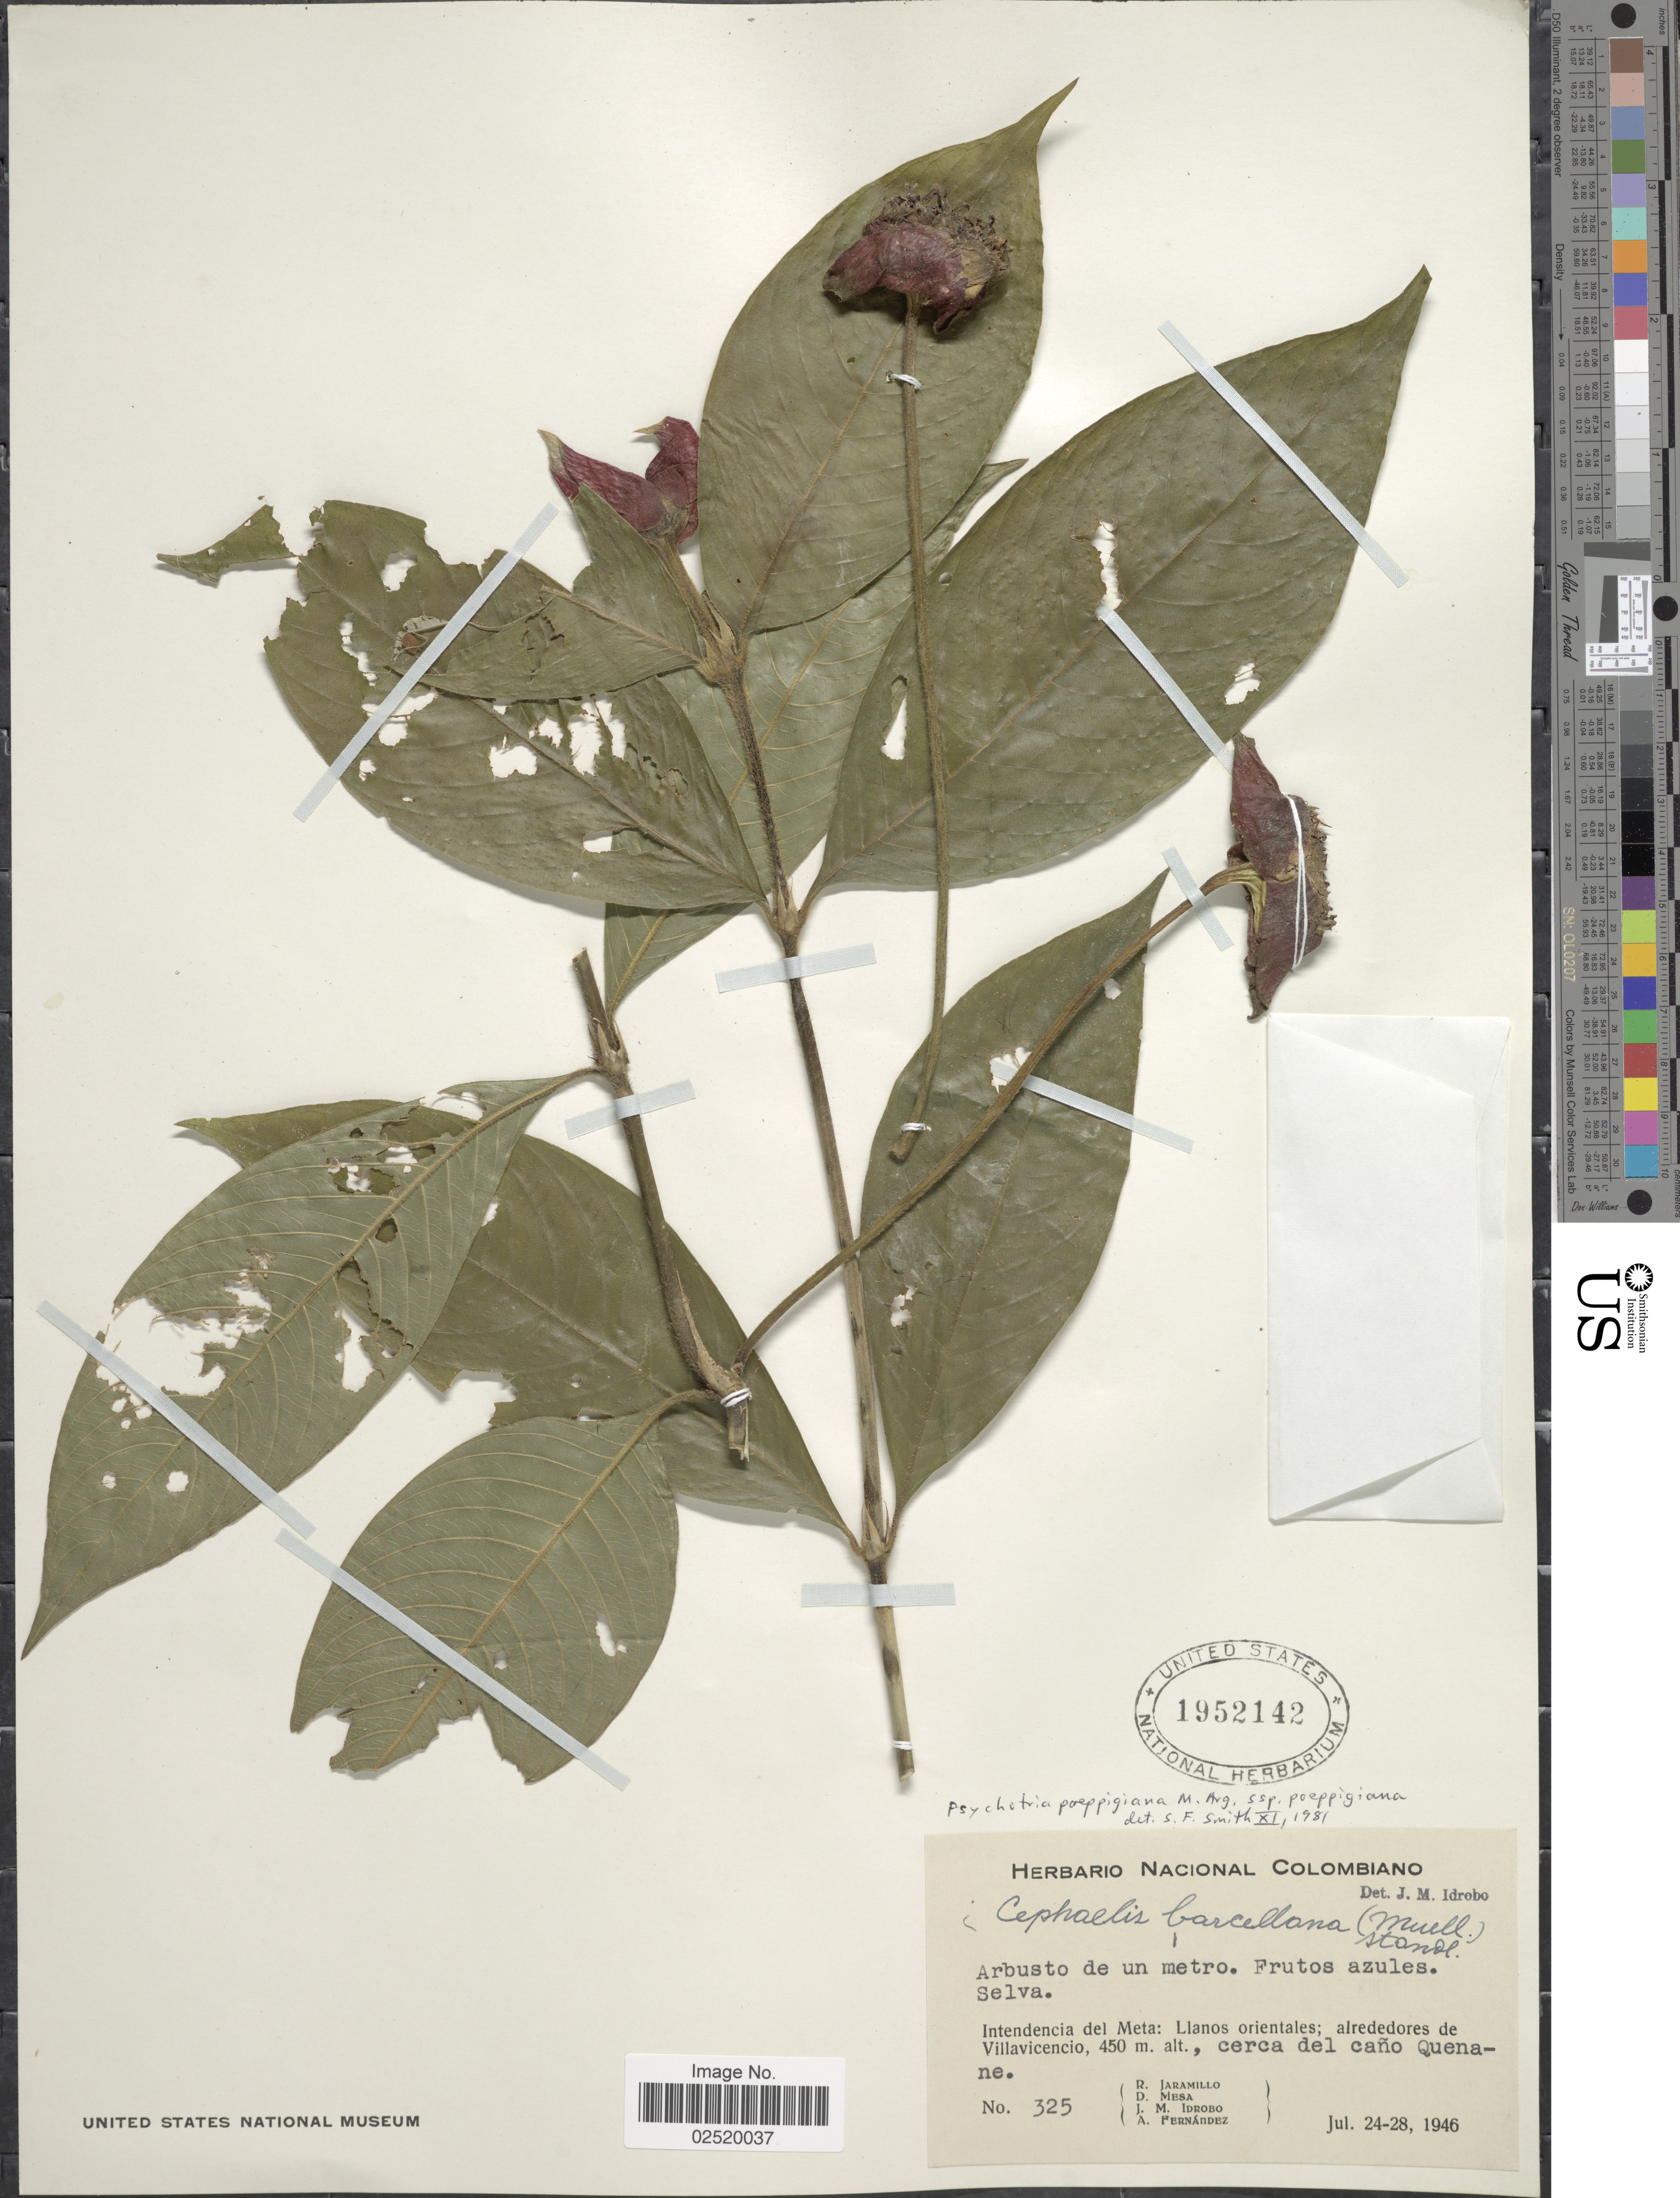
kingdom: Plantae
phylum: Tracheophyta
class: Magnoliopsida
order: Gentianales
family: Rubiaceae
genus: Psychotria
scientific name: Psychotria poeppigiana subsp. poeppigiana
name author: Müll. Arg.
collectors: R. Jaramillo M., D. Mesa, J. M. Idrobo & A. Fernández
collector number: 325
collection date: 1946-07-24/1946-07-28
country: Colombia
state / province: Meta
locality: Intendencia del Meta: Llanos orientales; alrededores de Villavicencio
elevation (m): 450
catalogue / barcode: US 1952142